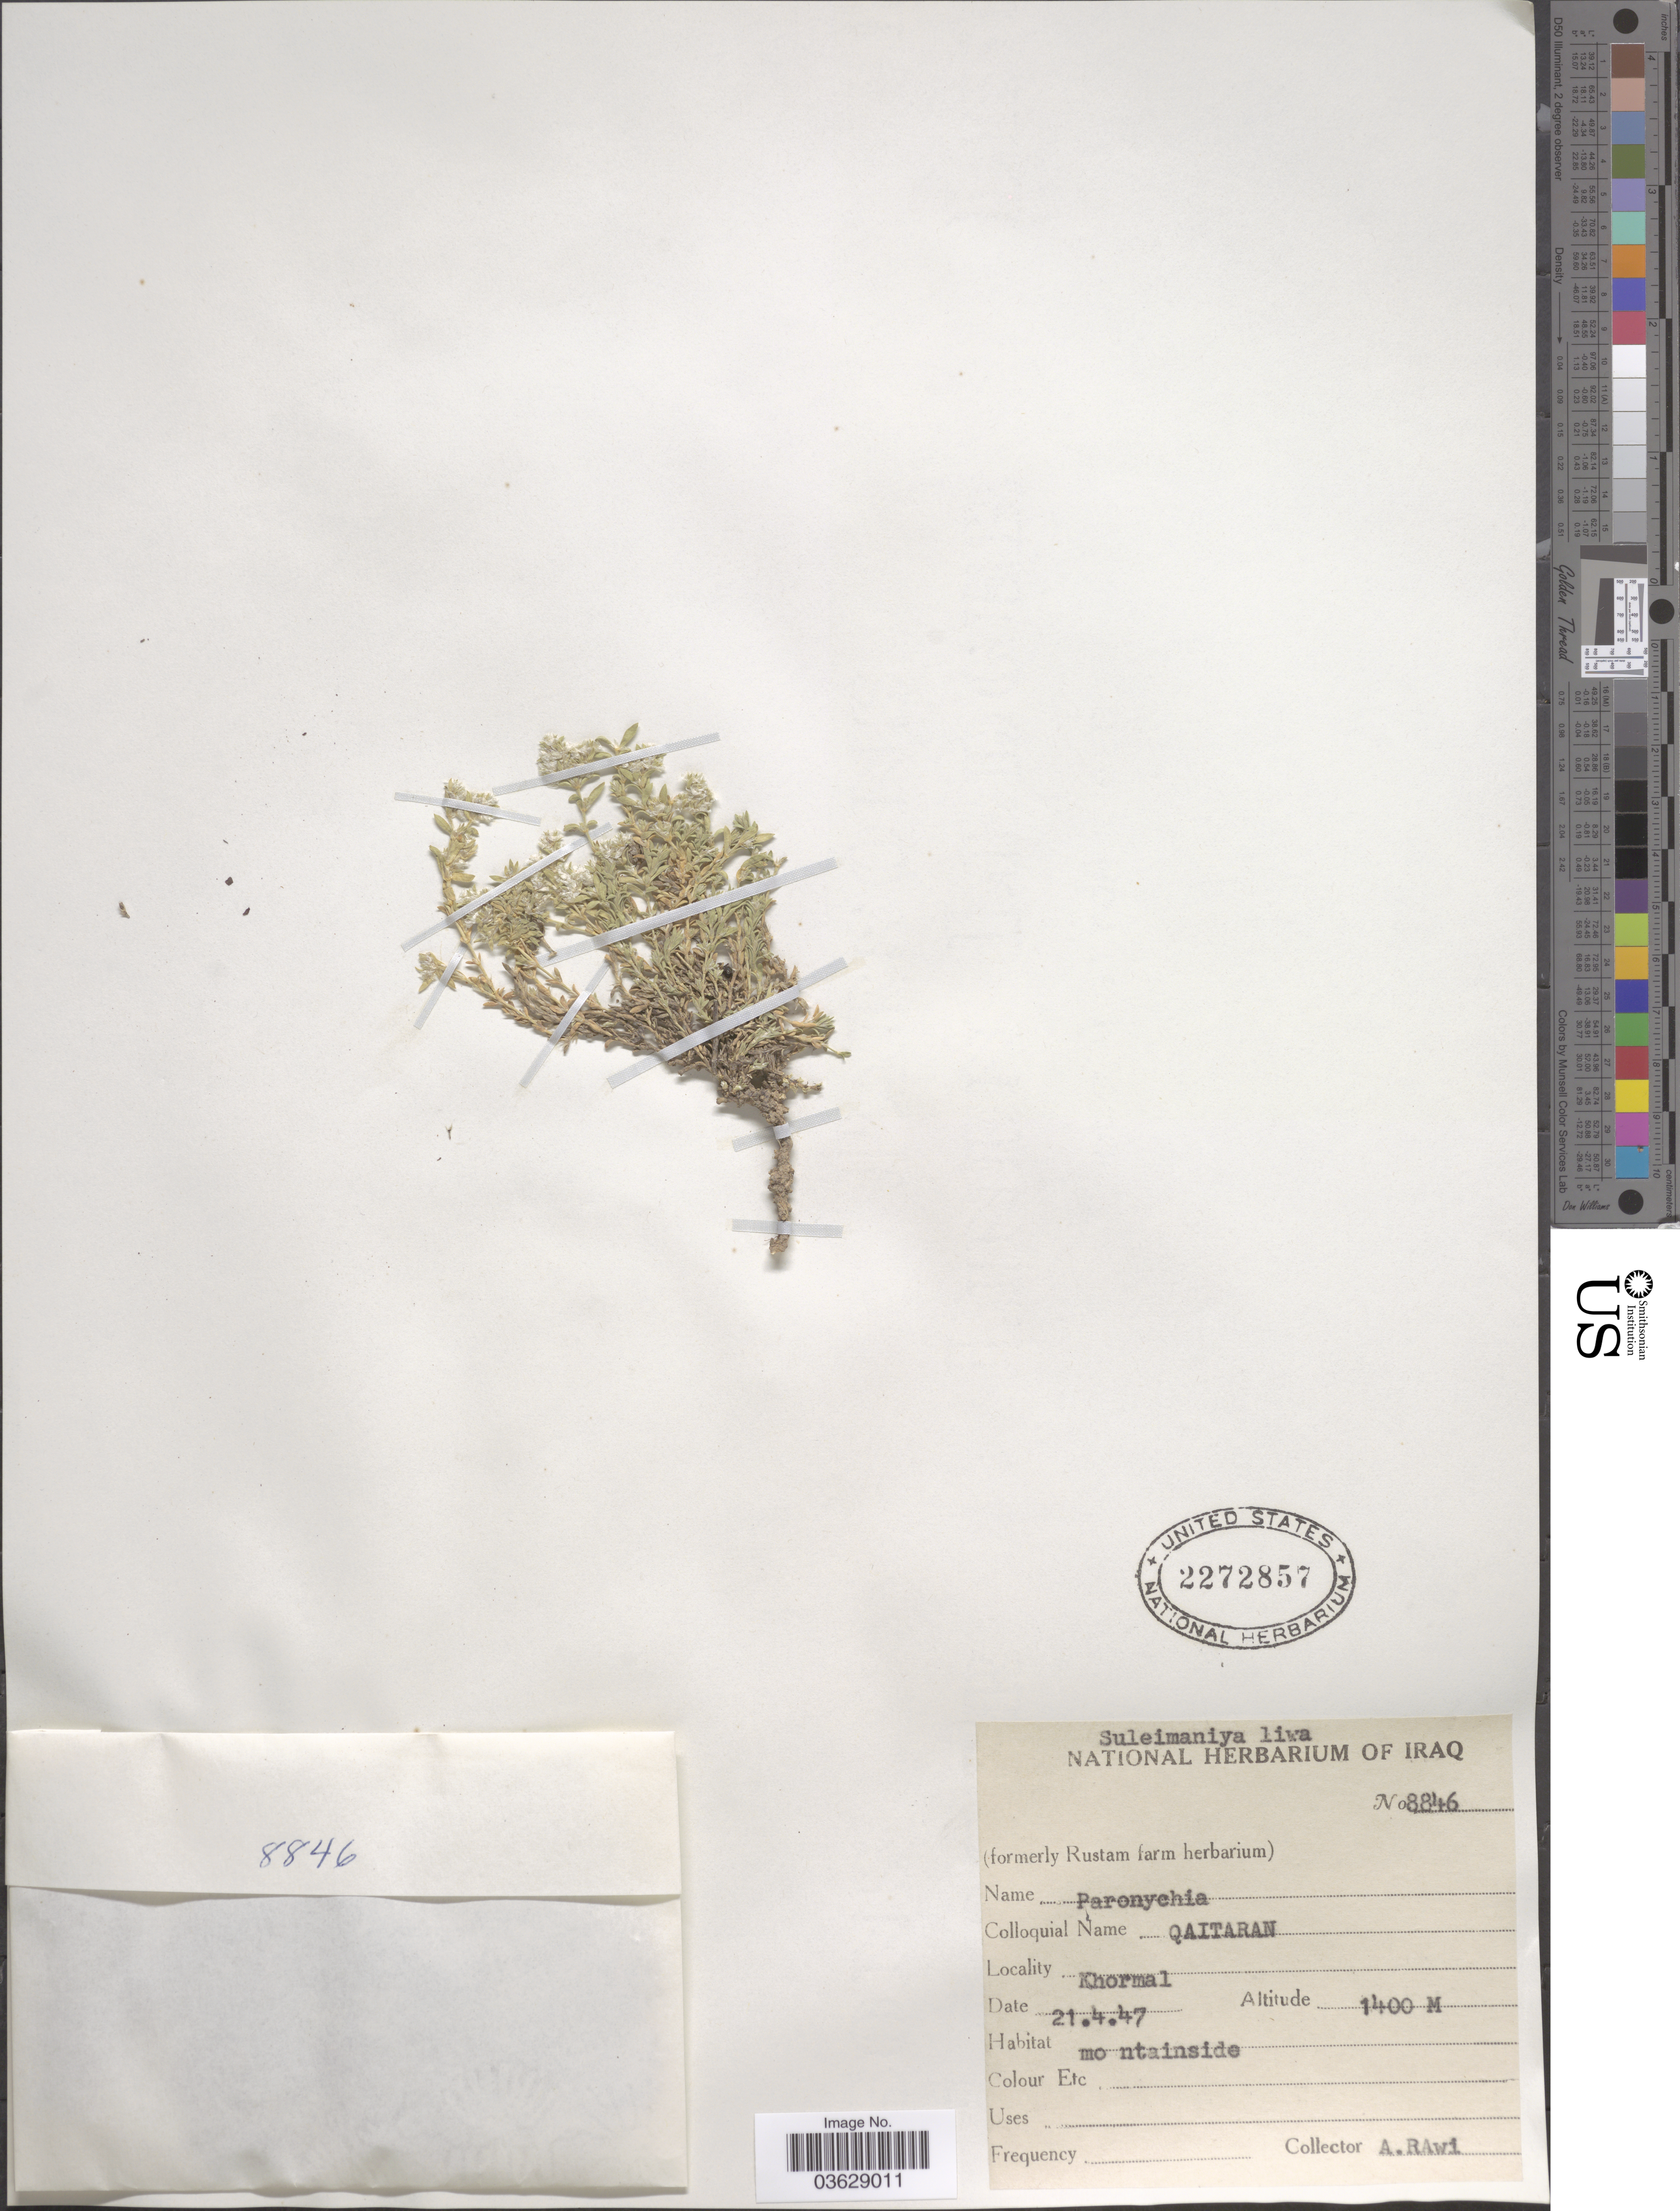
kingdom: Plantae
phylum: Tracheophyta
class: Magnoliopsida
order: Caryophyllales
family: Caryophyllaceae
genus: Paronychia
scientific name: Paronychia sp.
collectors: A. Rawi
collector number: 8846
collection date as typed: Transcribed d/m/y: 21/4/47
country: Iraq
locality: Suleimaniya liwa. Khormal.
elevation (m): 1400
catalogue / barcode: US 2272857